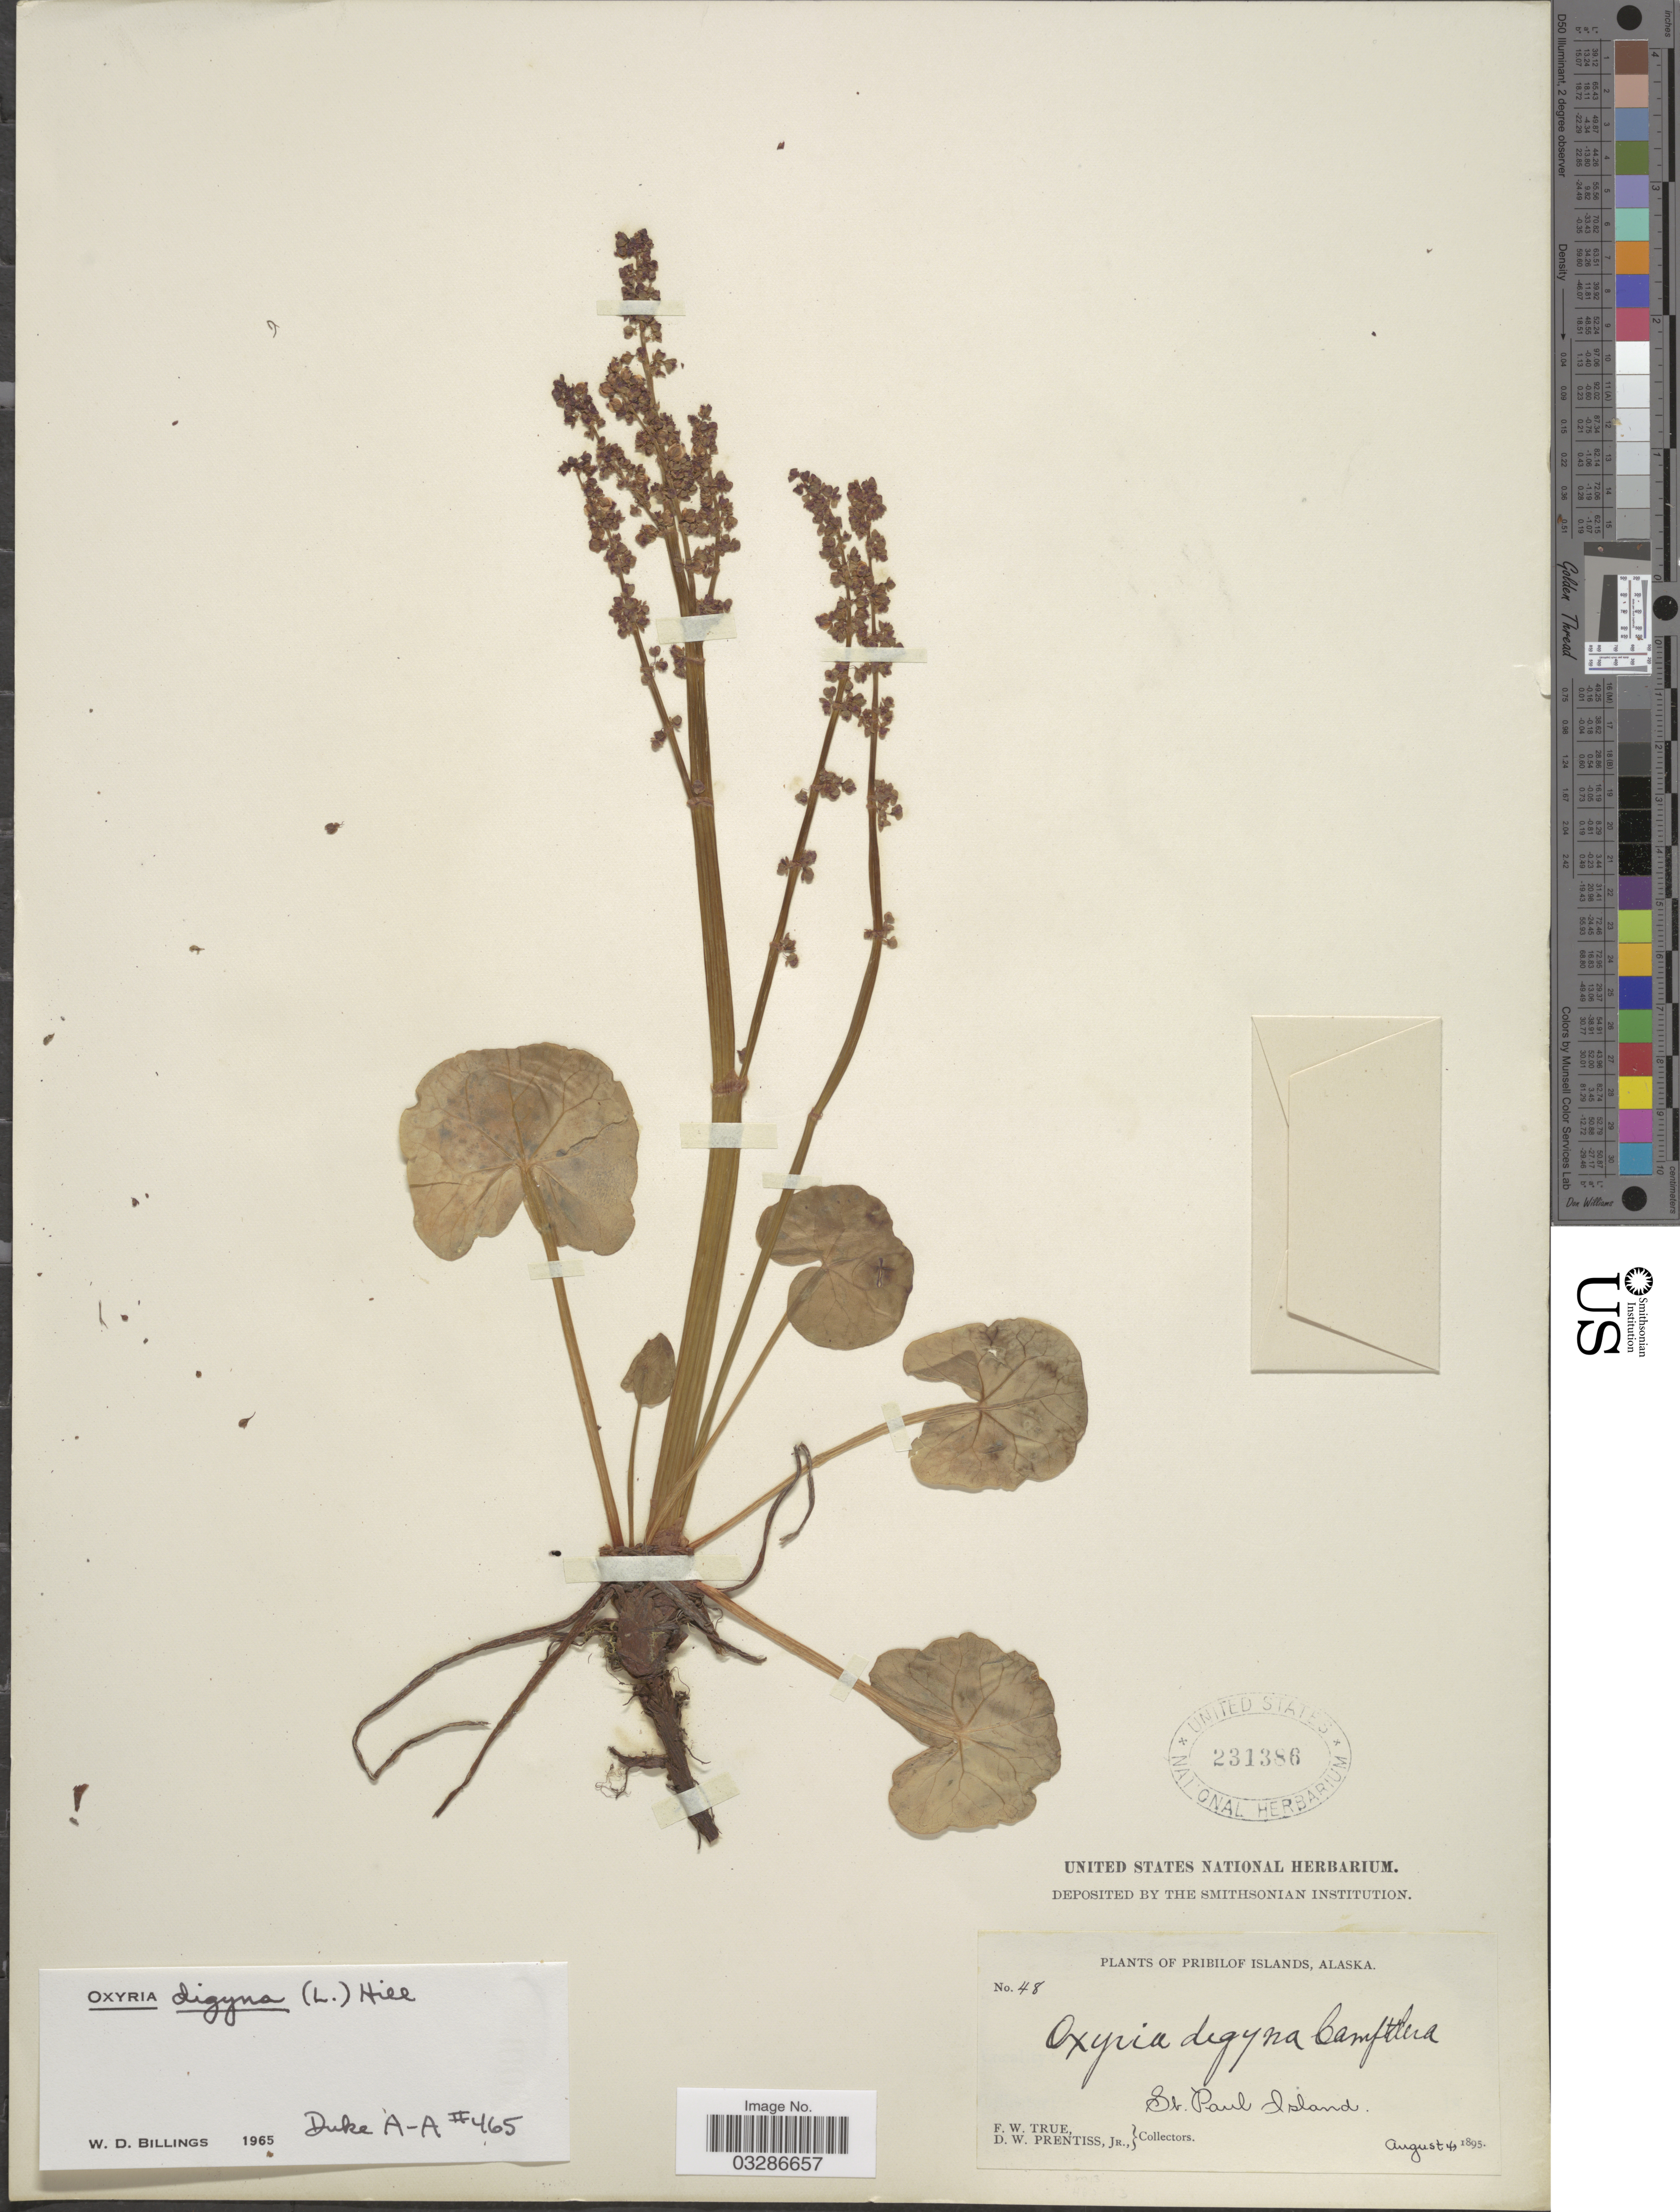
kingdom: Plantae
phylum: Tracheophyta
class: Magnoliopsida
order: Caryophyllales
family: Polygonaceae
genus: Oxyria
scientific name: Oxyria digyna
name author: (L.) Hill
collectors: F. True & D. Prentiss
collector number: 48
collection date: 1895-08-04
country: United States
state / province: Alaska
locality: Pribilof Islands, St. Paul Island.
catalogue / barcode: US 231386